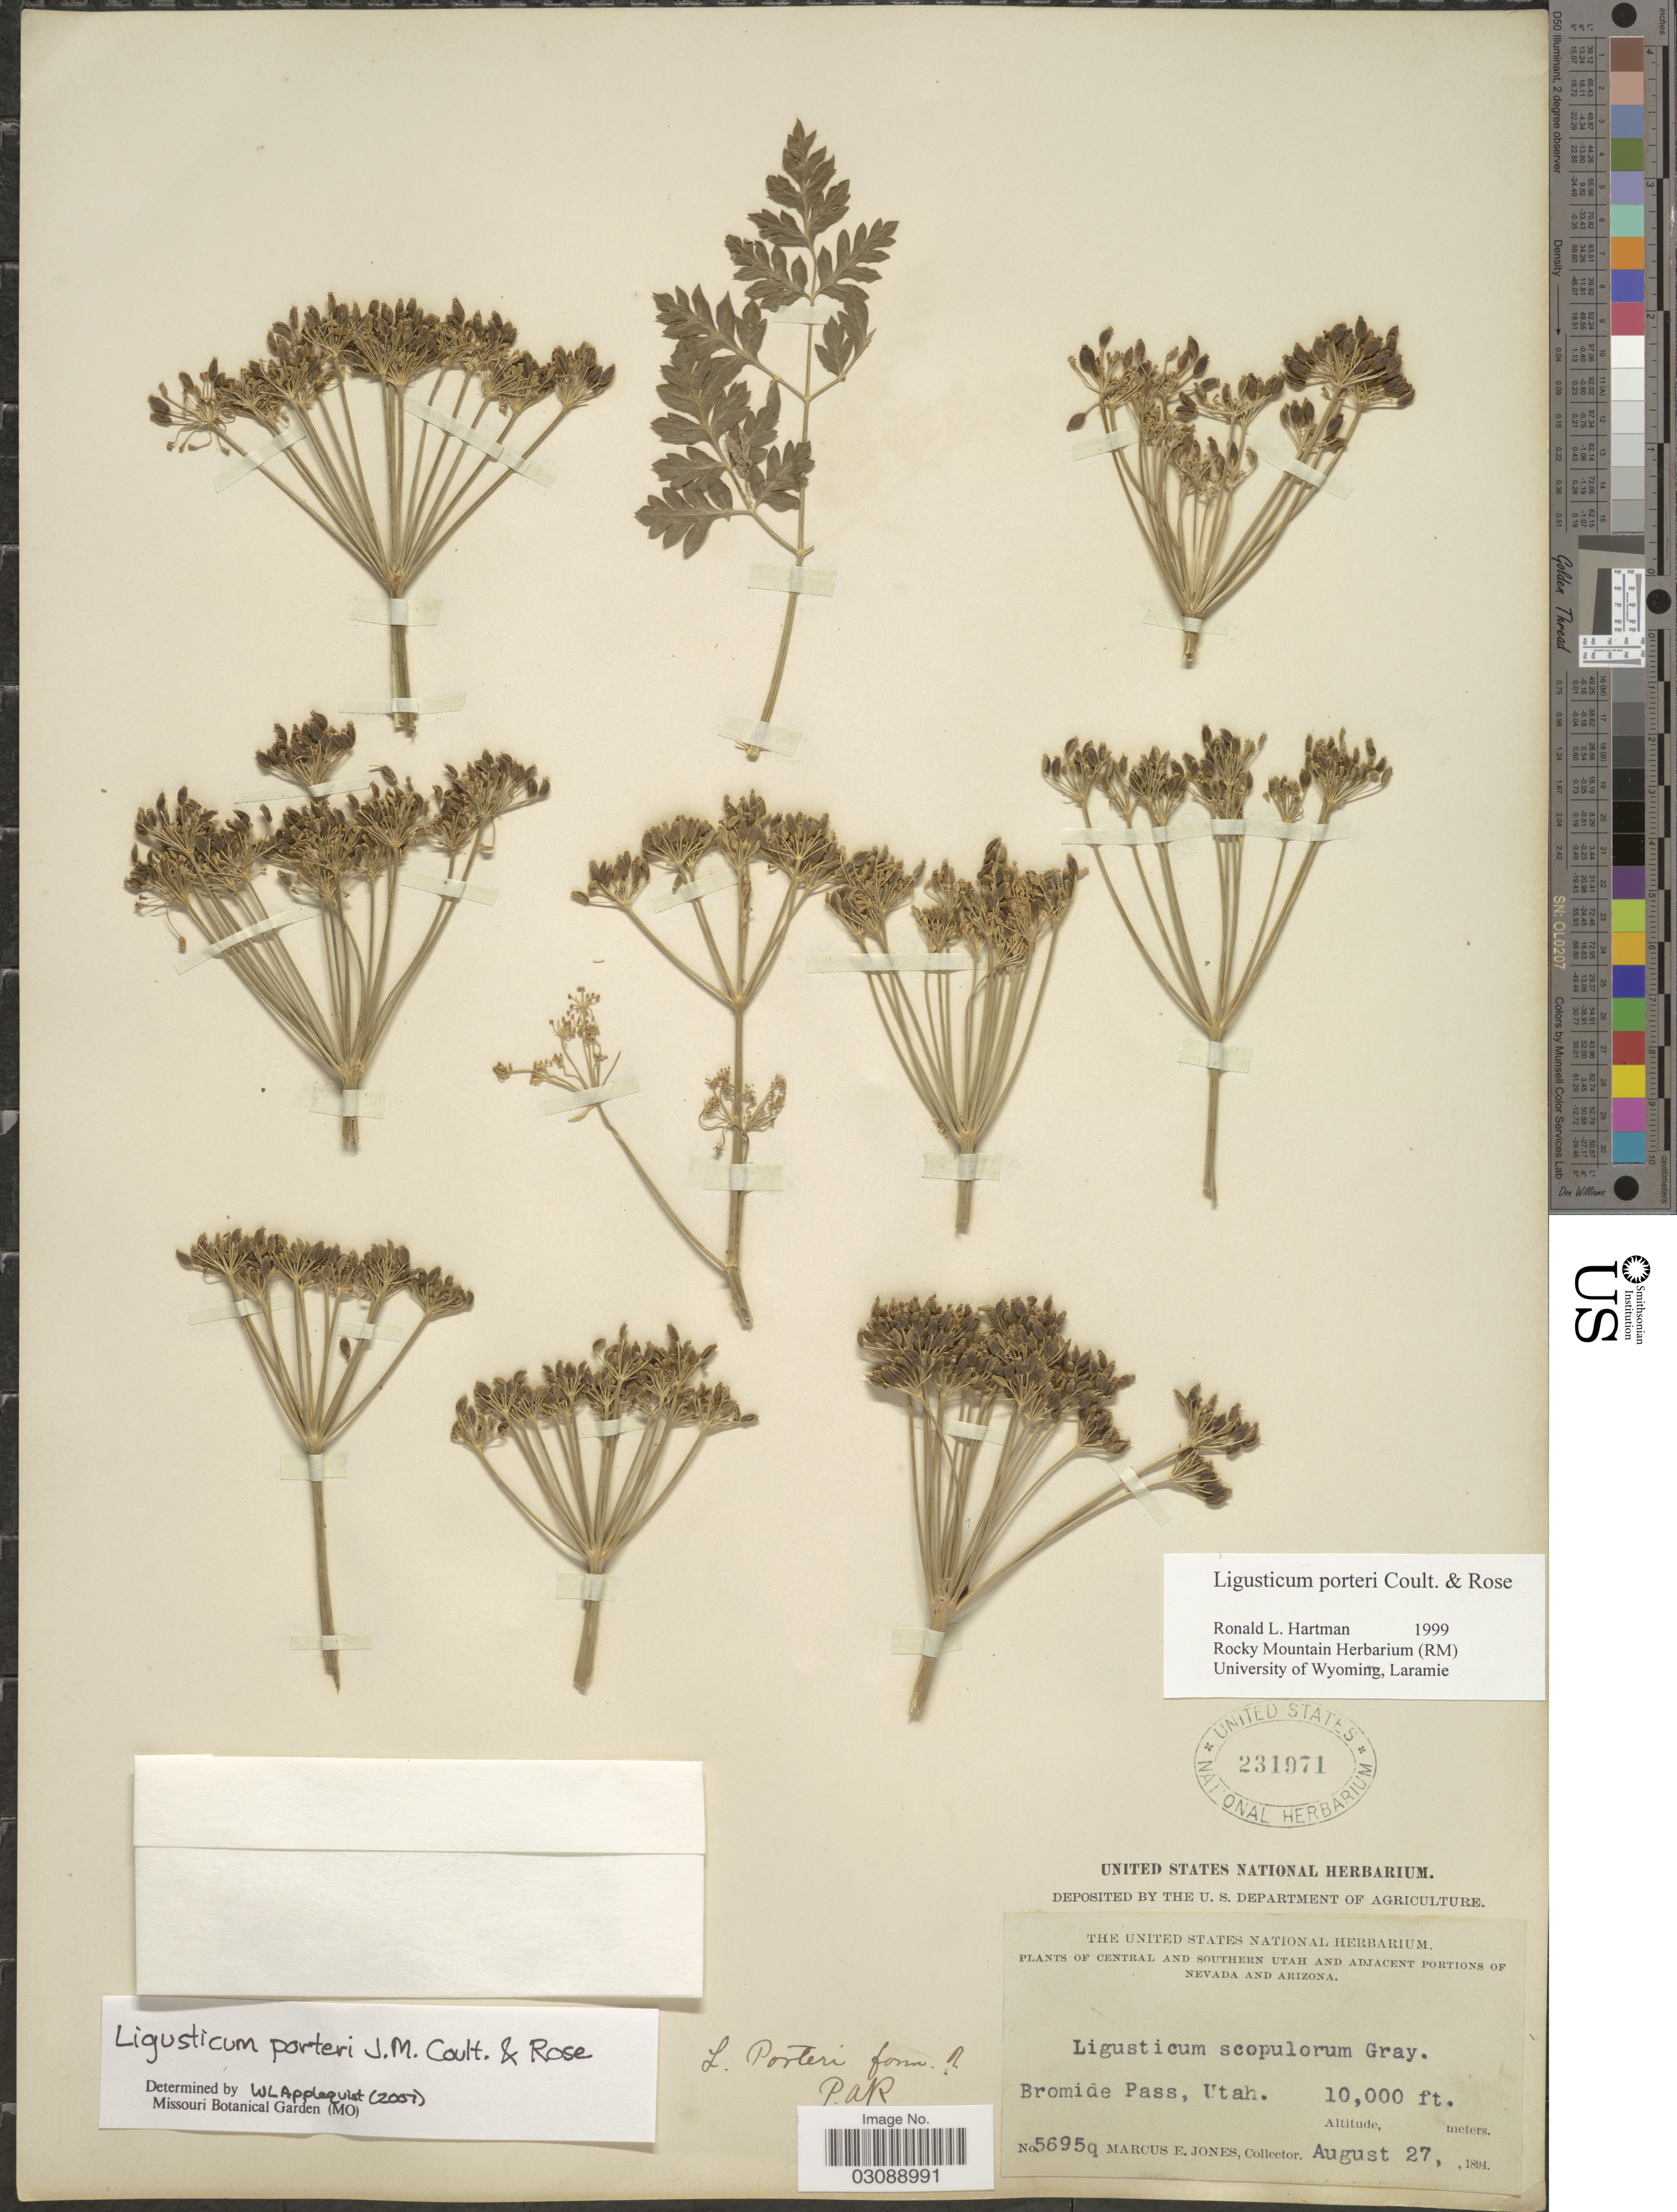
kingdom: Plantae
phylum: Tracheophyta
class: Magnoliopsida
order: Apiales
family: Apiaceae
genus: Ligusticum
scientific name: Ligusticum porteri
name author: J.M. Coult. & Rose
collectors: M. E. Jones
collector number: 5695q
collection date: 1894-08-27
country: United States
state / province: Utah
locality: Central and Southern Utah. Bromide Pass.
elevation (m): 3048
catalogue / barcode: US 231971